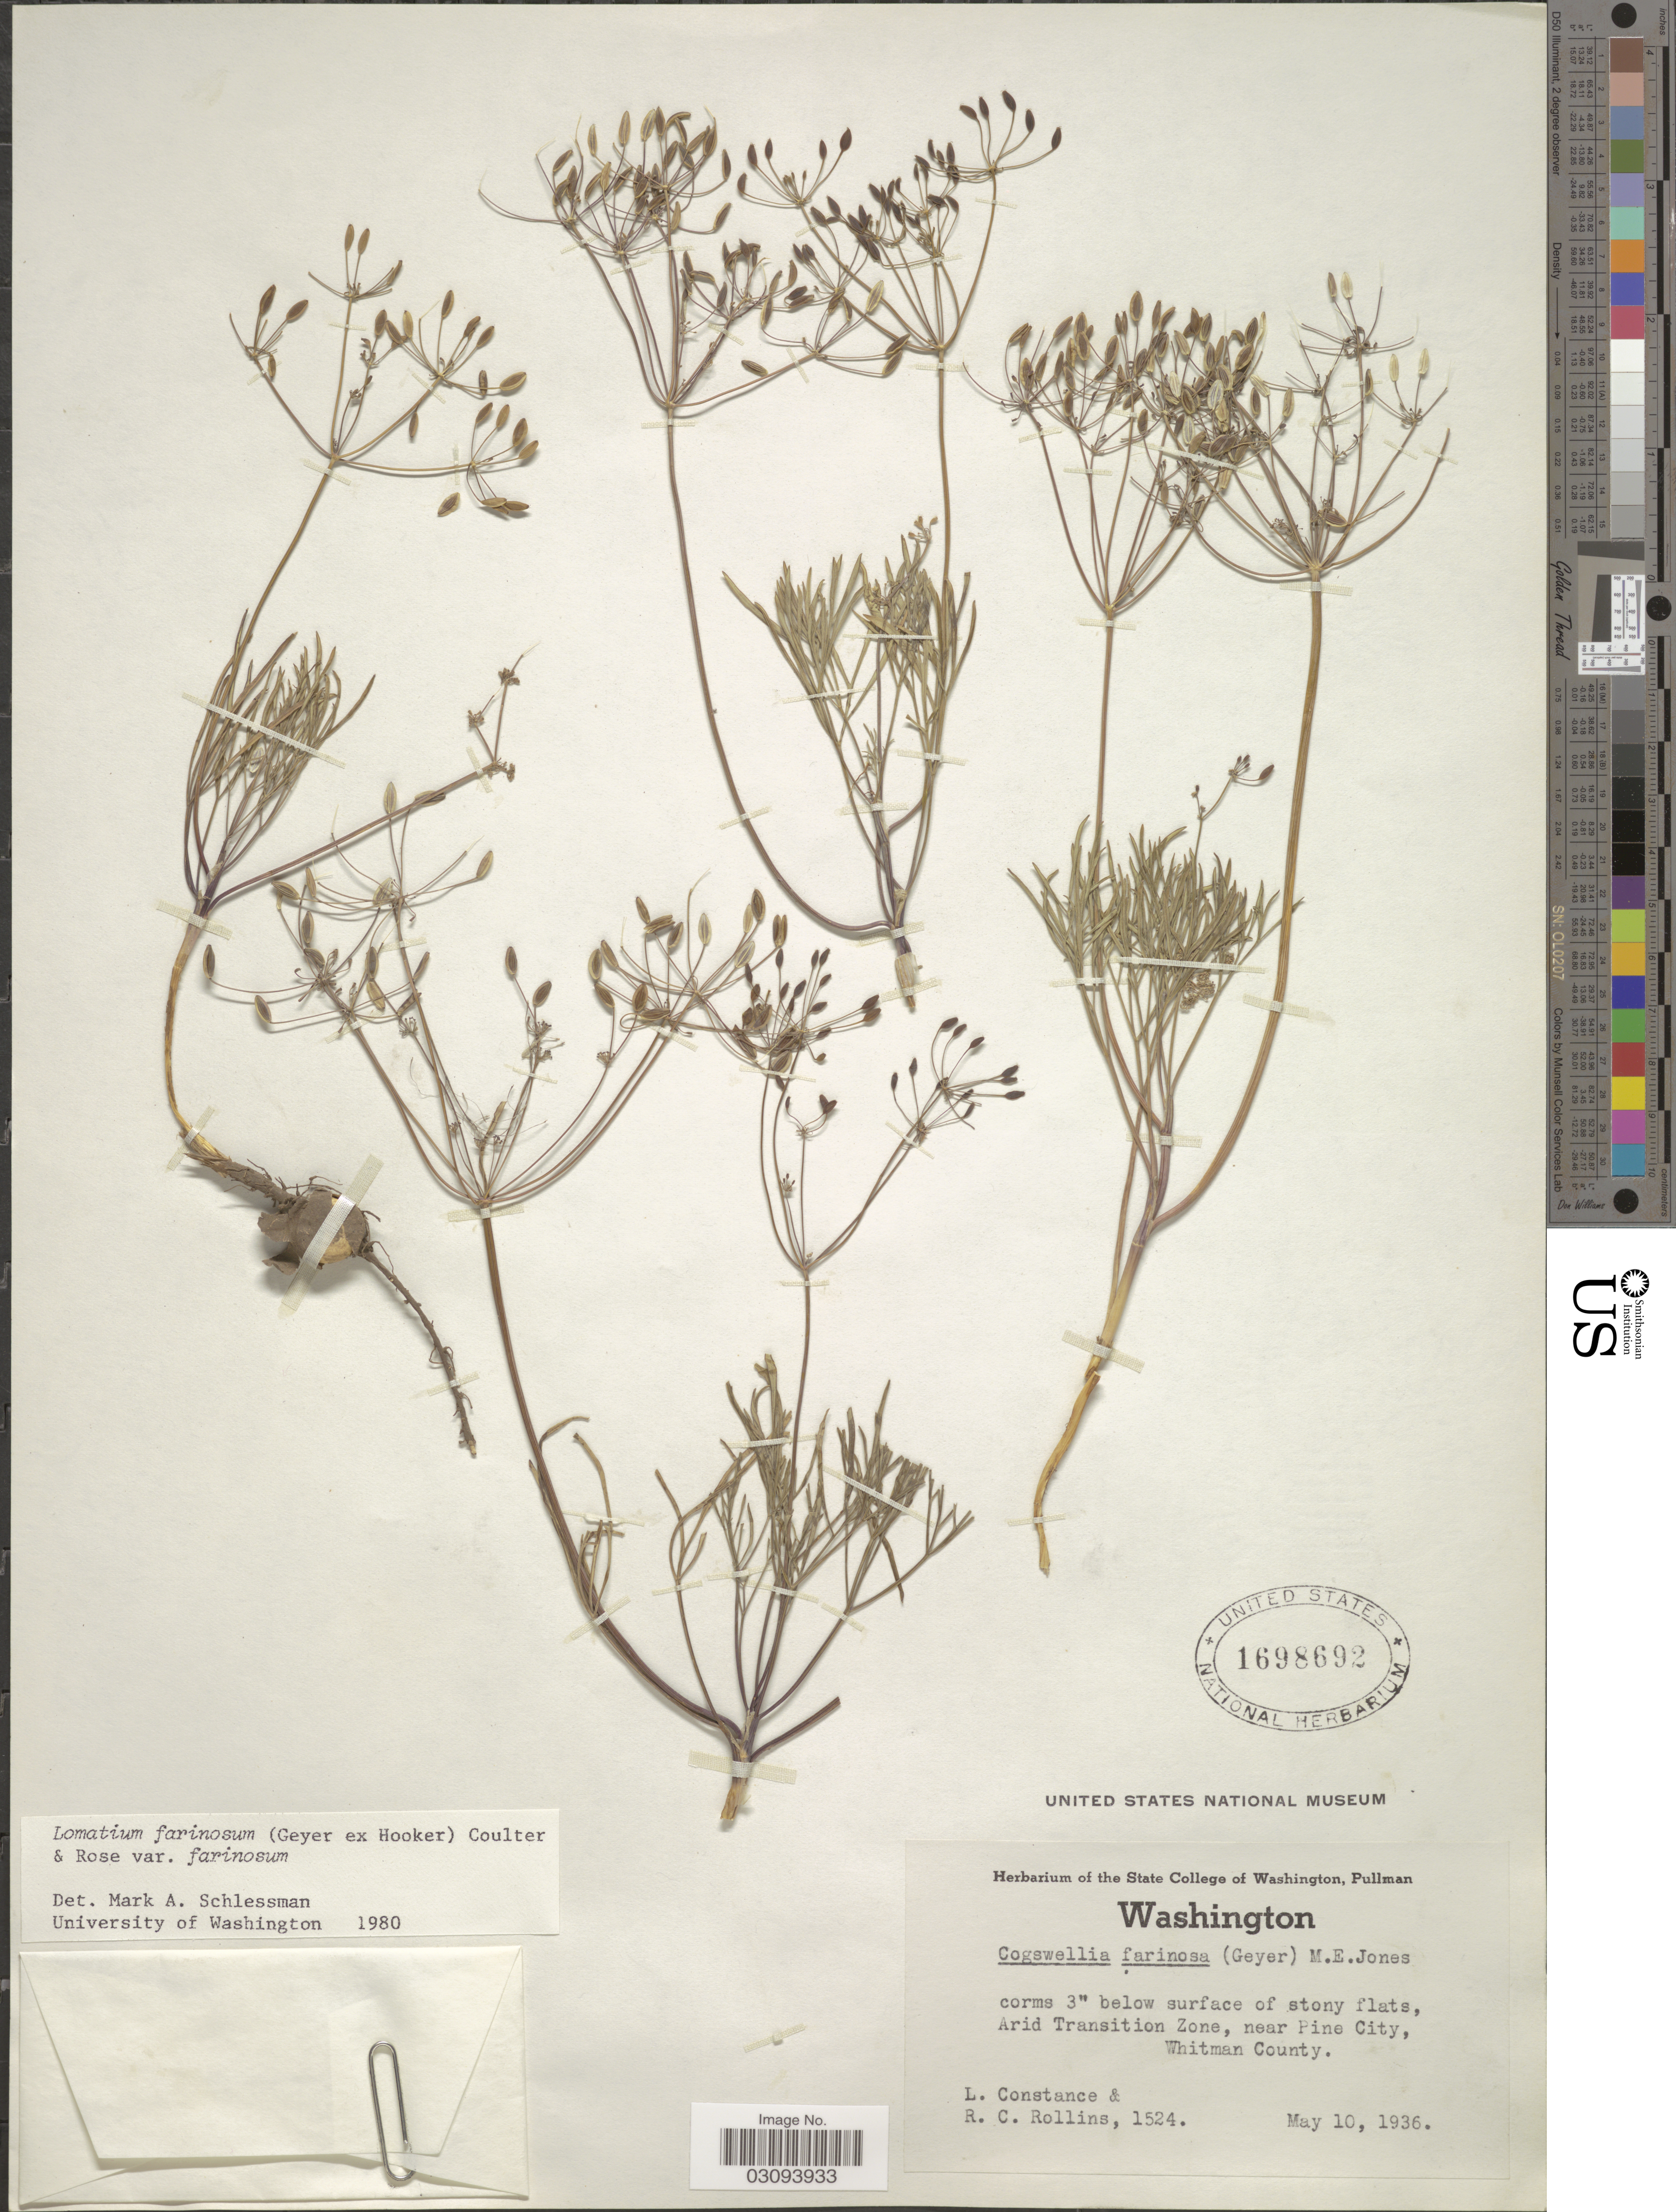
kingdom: Plantae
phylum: Tracheophyta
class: Magnoliopsida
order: Apiales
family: Apiaceae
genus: Lomatium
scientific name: Lomatium farinosum var. farinosum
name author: (Geyer) J.M. Coult. & Rose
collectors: L. Constance & R. C. Rollins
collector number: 1524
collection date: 1936-05-10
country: United States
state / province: Washington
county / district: Whitman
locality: Arid Transition Zone, near Pine City, Whitman County.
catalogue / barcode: US 1698692